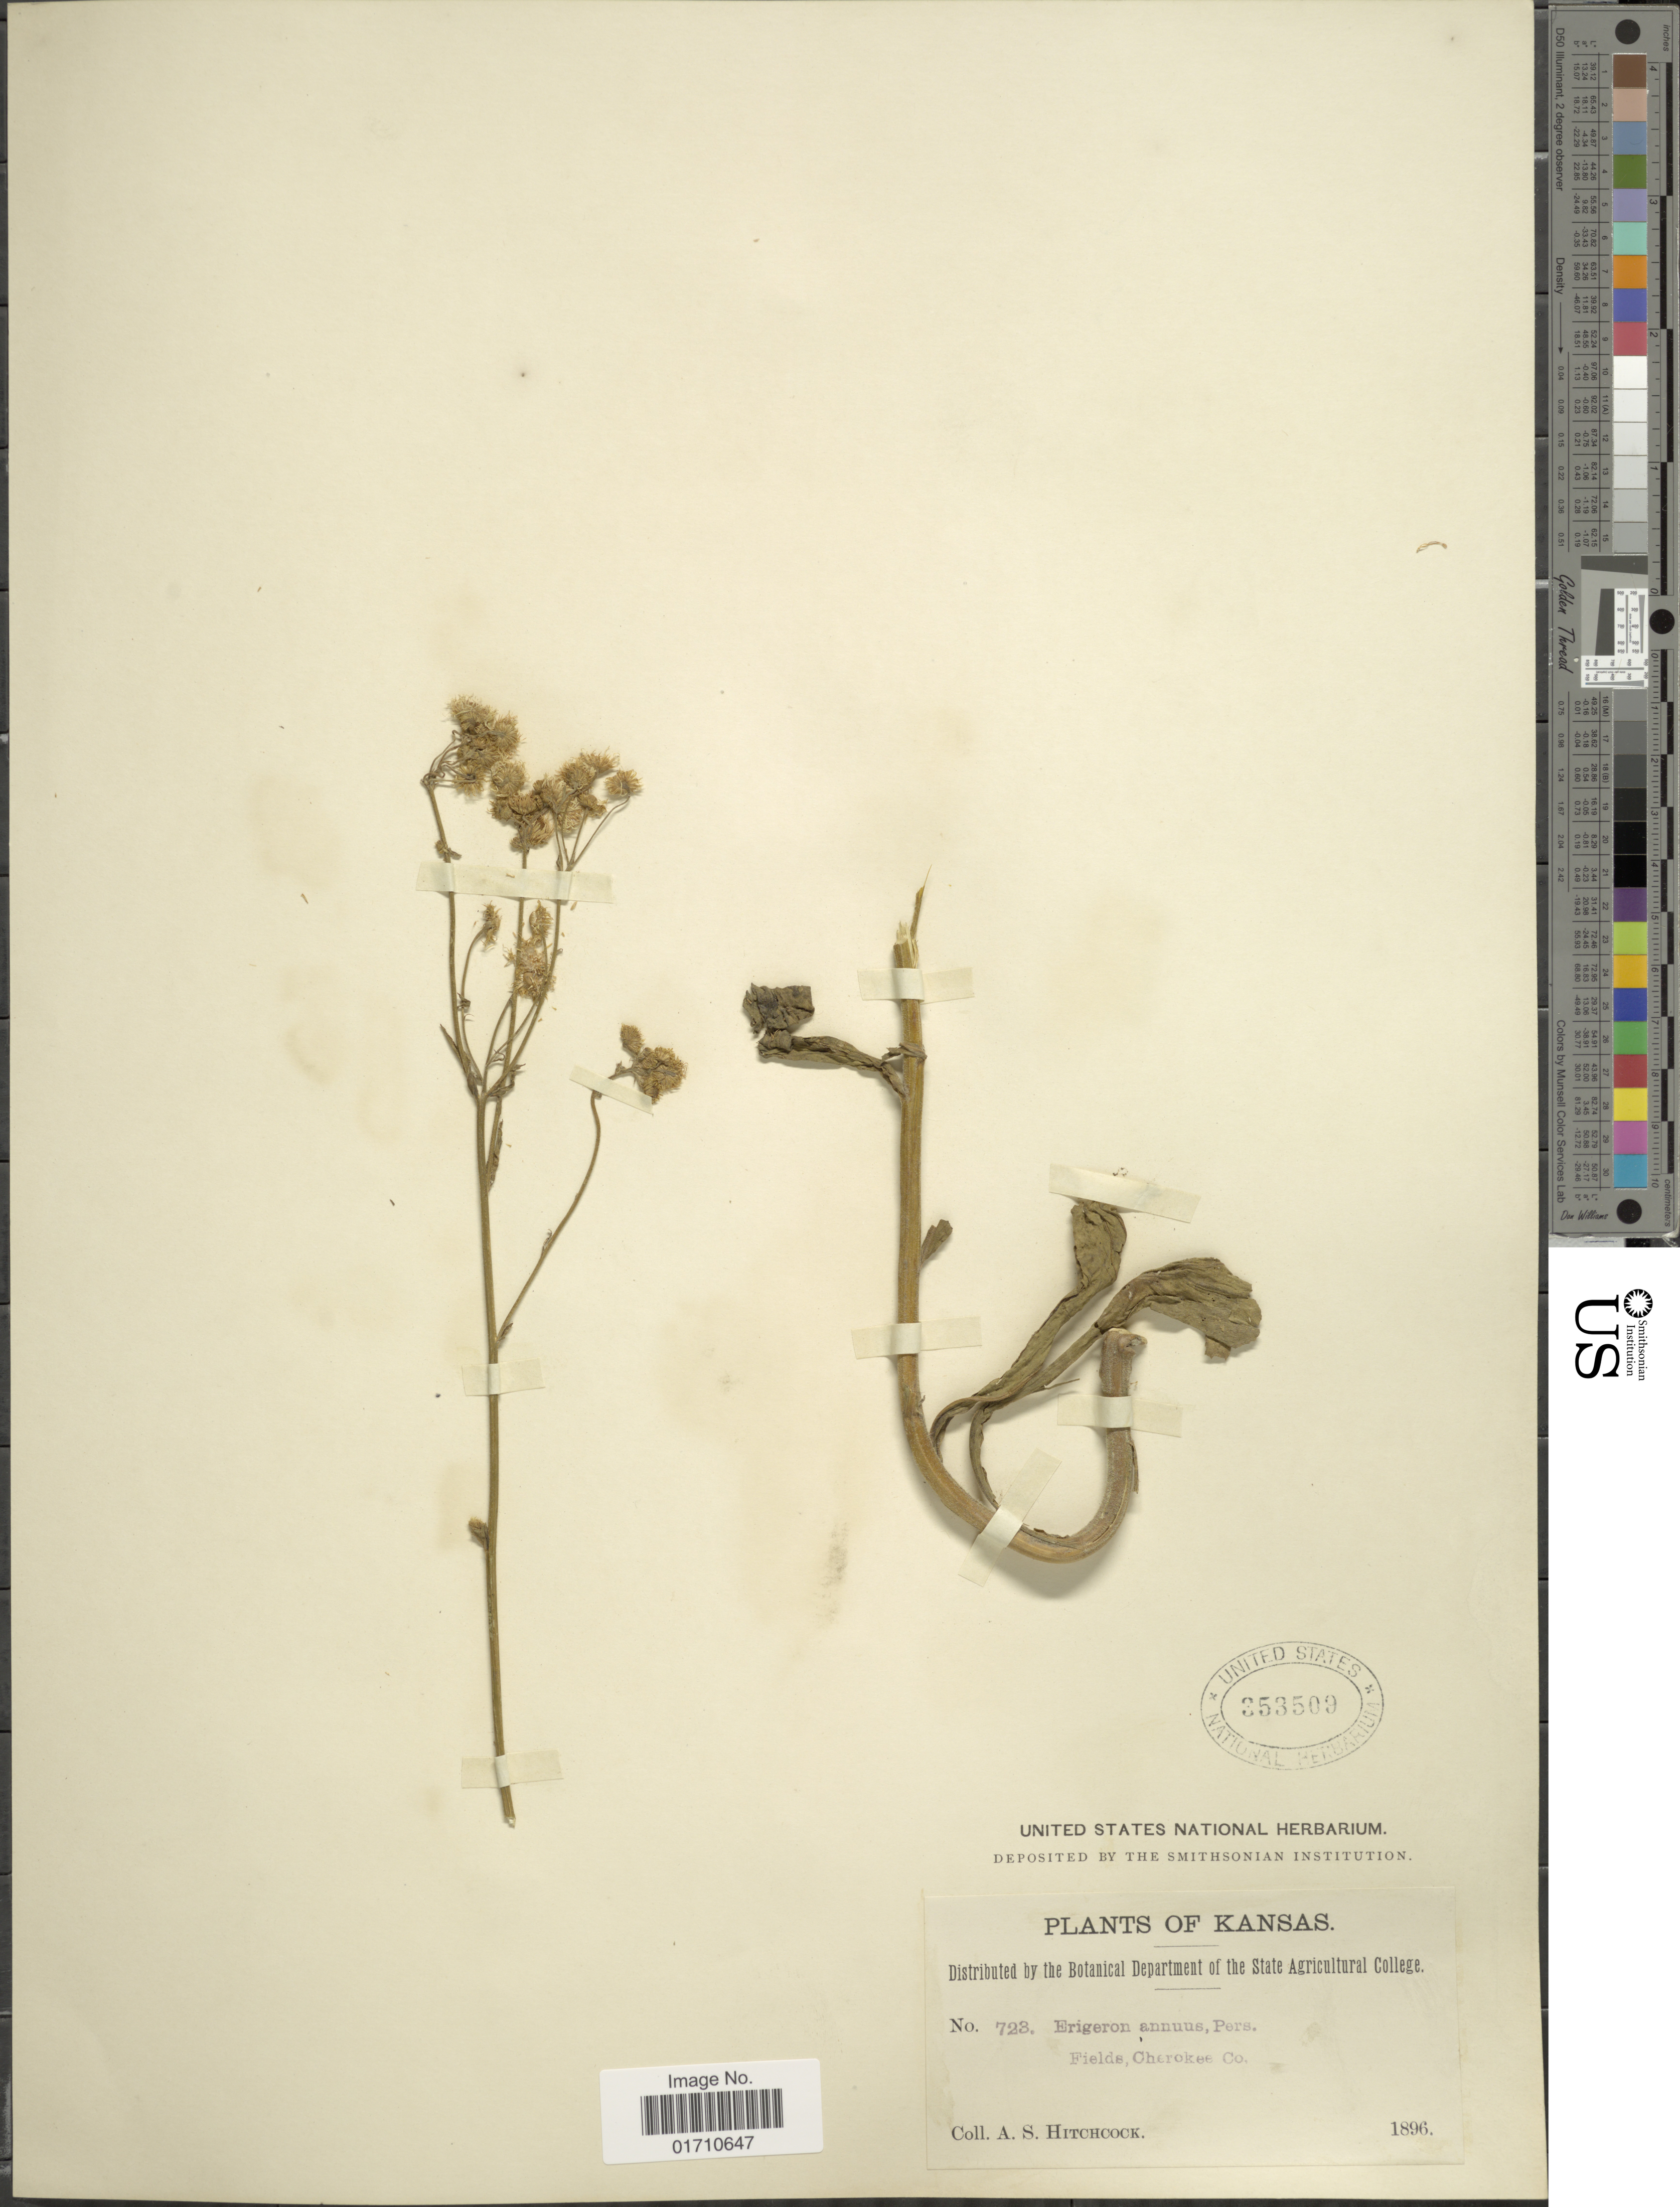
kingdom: Plantae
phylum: Tracheophyta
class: Magnoliopsida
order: Asterales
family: Asteraceae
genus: Erigeron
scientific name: Erigeron annuus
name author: (L.) Pers.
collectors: A. S. Hitchcock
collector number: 723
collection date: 1896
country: United States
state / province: Kansas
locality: Fields, Cherokee Co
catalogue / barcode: US 353509